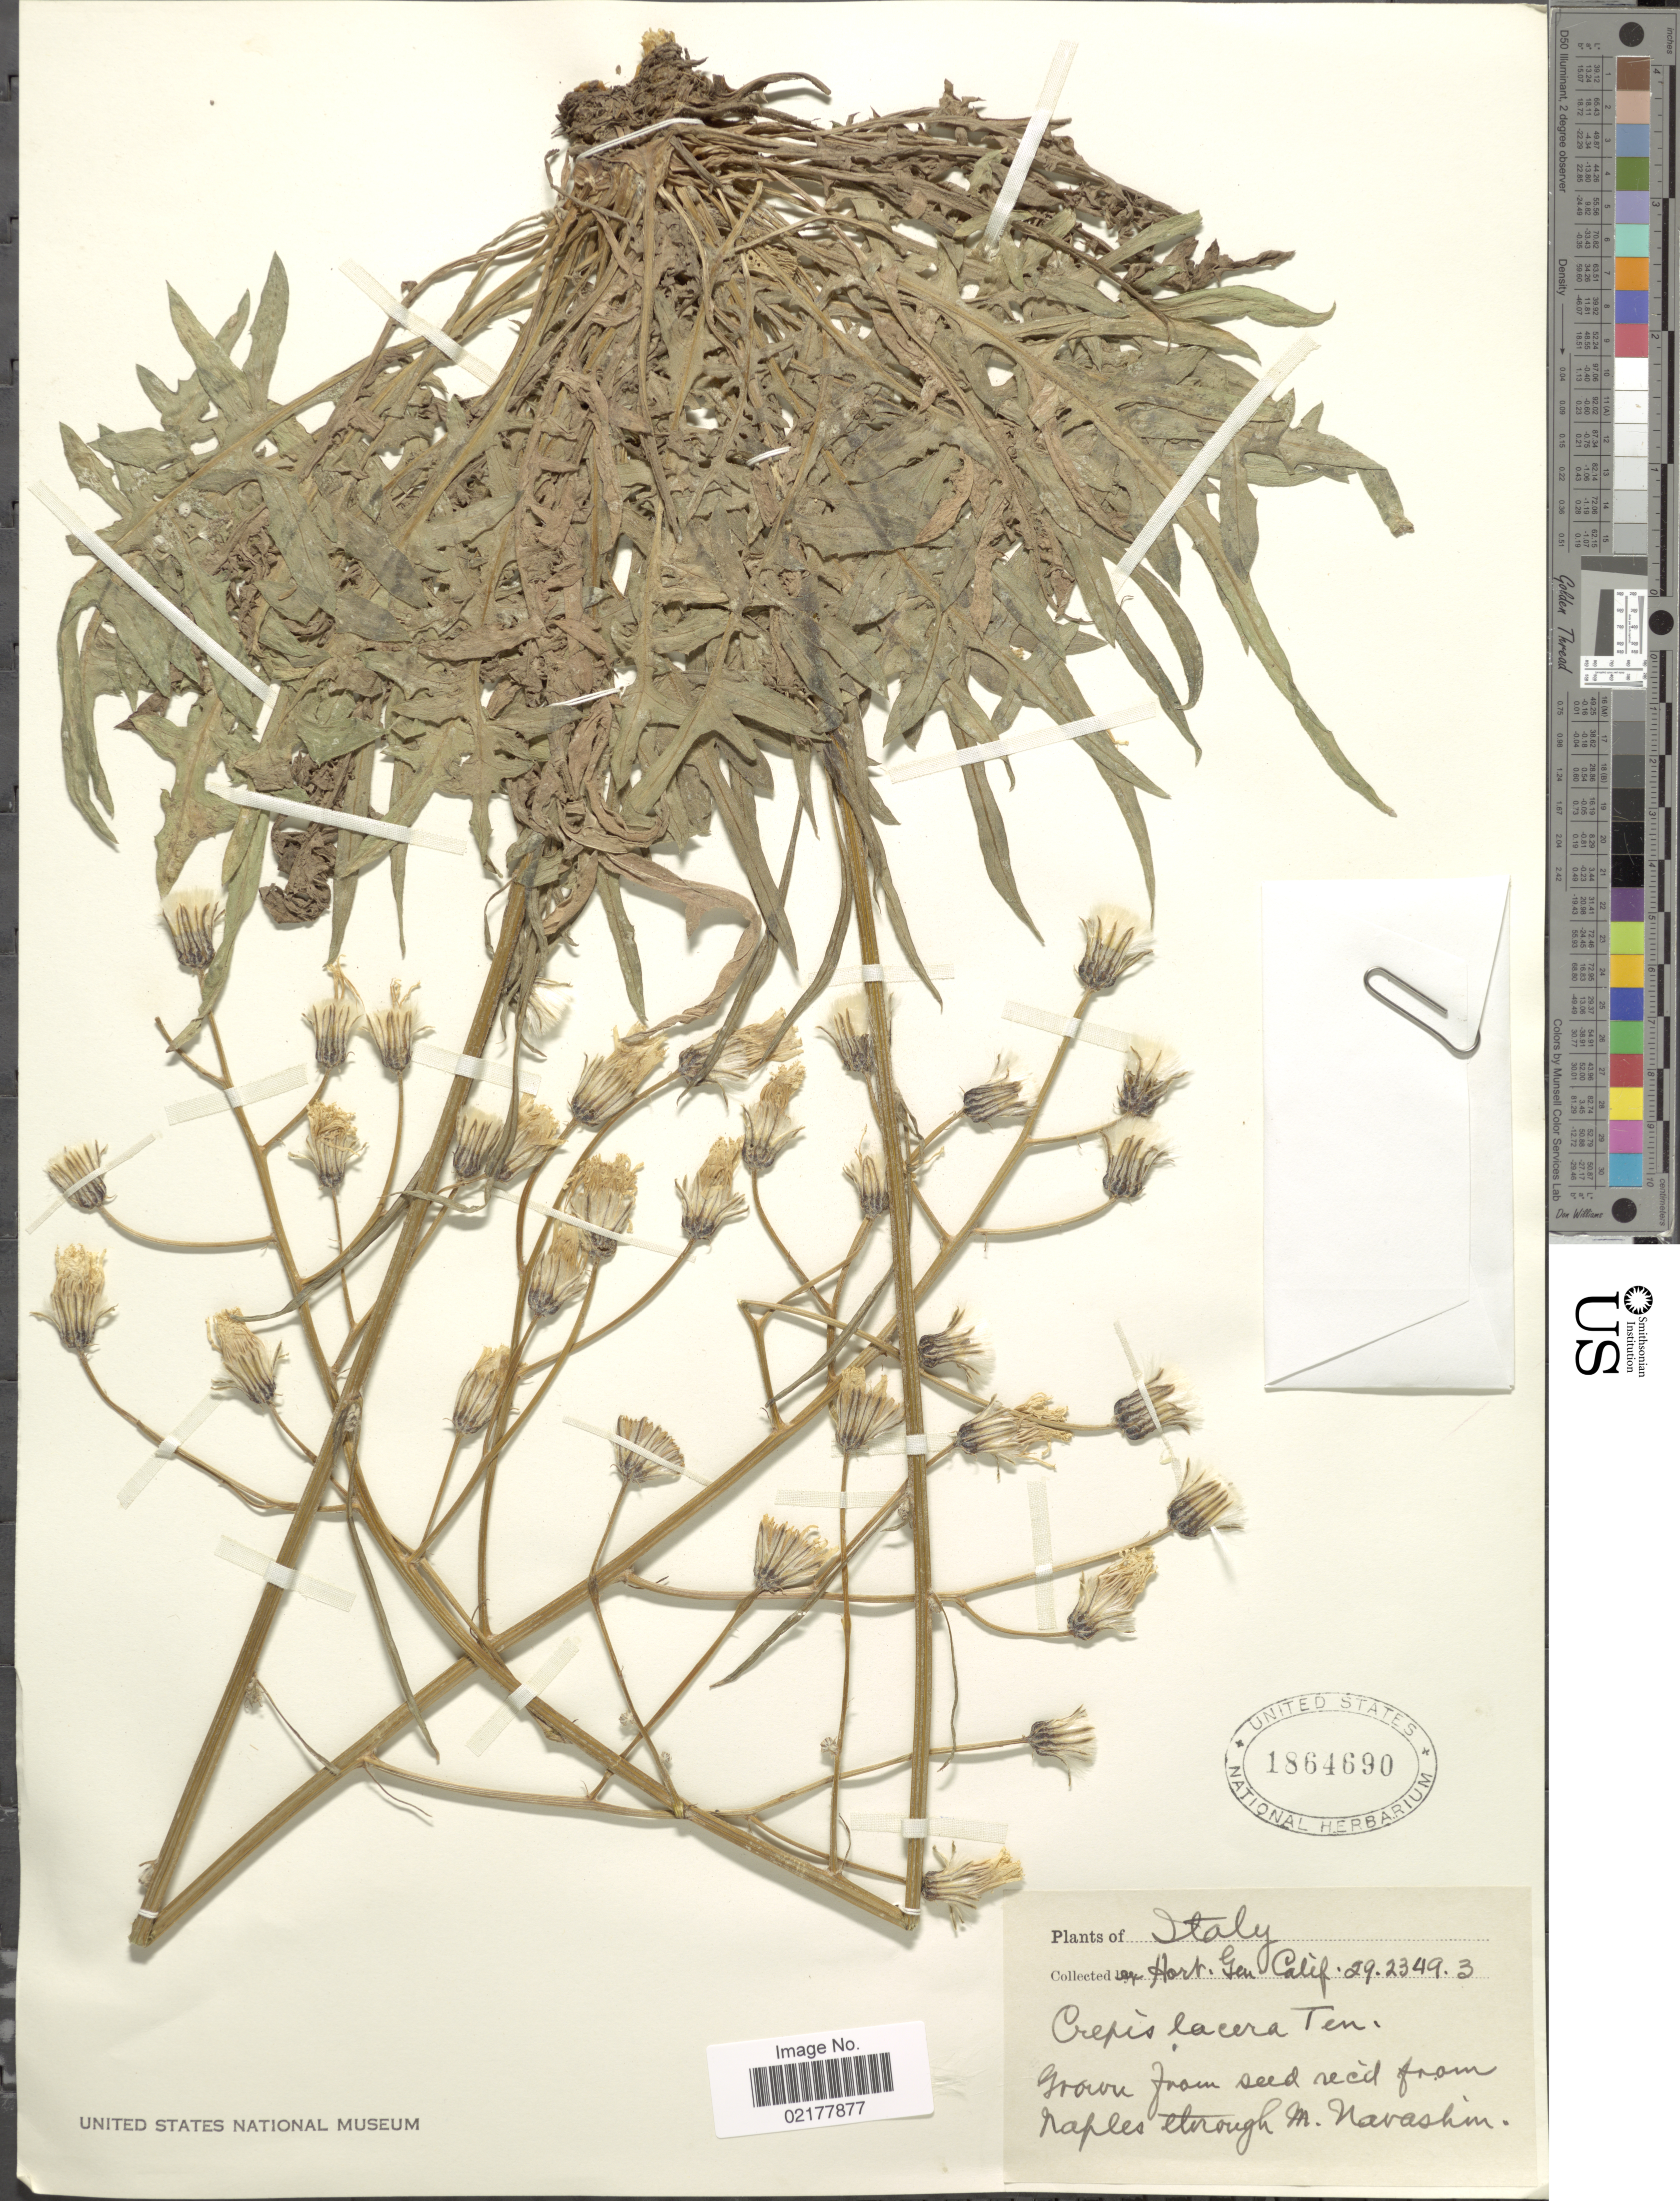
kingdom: Plantae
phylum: Tracheophyta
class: Magnoliopsida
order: Asterales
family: Asteraceae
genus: Crepis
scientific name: Crepis lacera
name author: Ten.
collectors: Hort. Gen. Calif.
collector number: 2923493?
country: Italy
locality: Italy [unsure placement]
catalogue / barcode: US 1864690